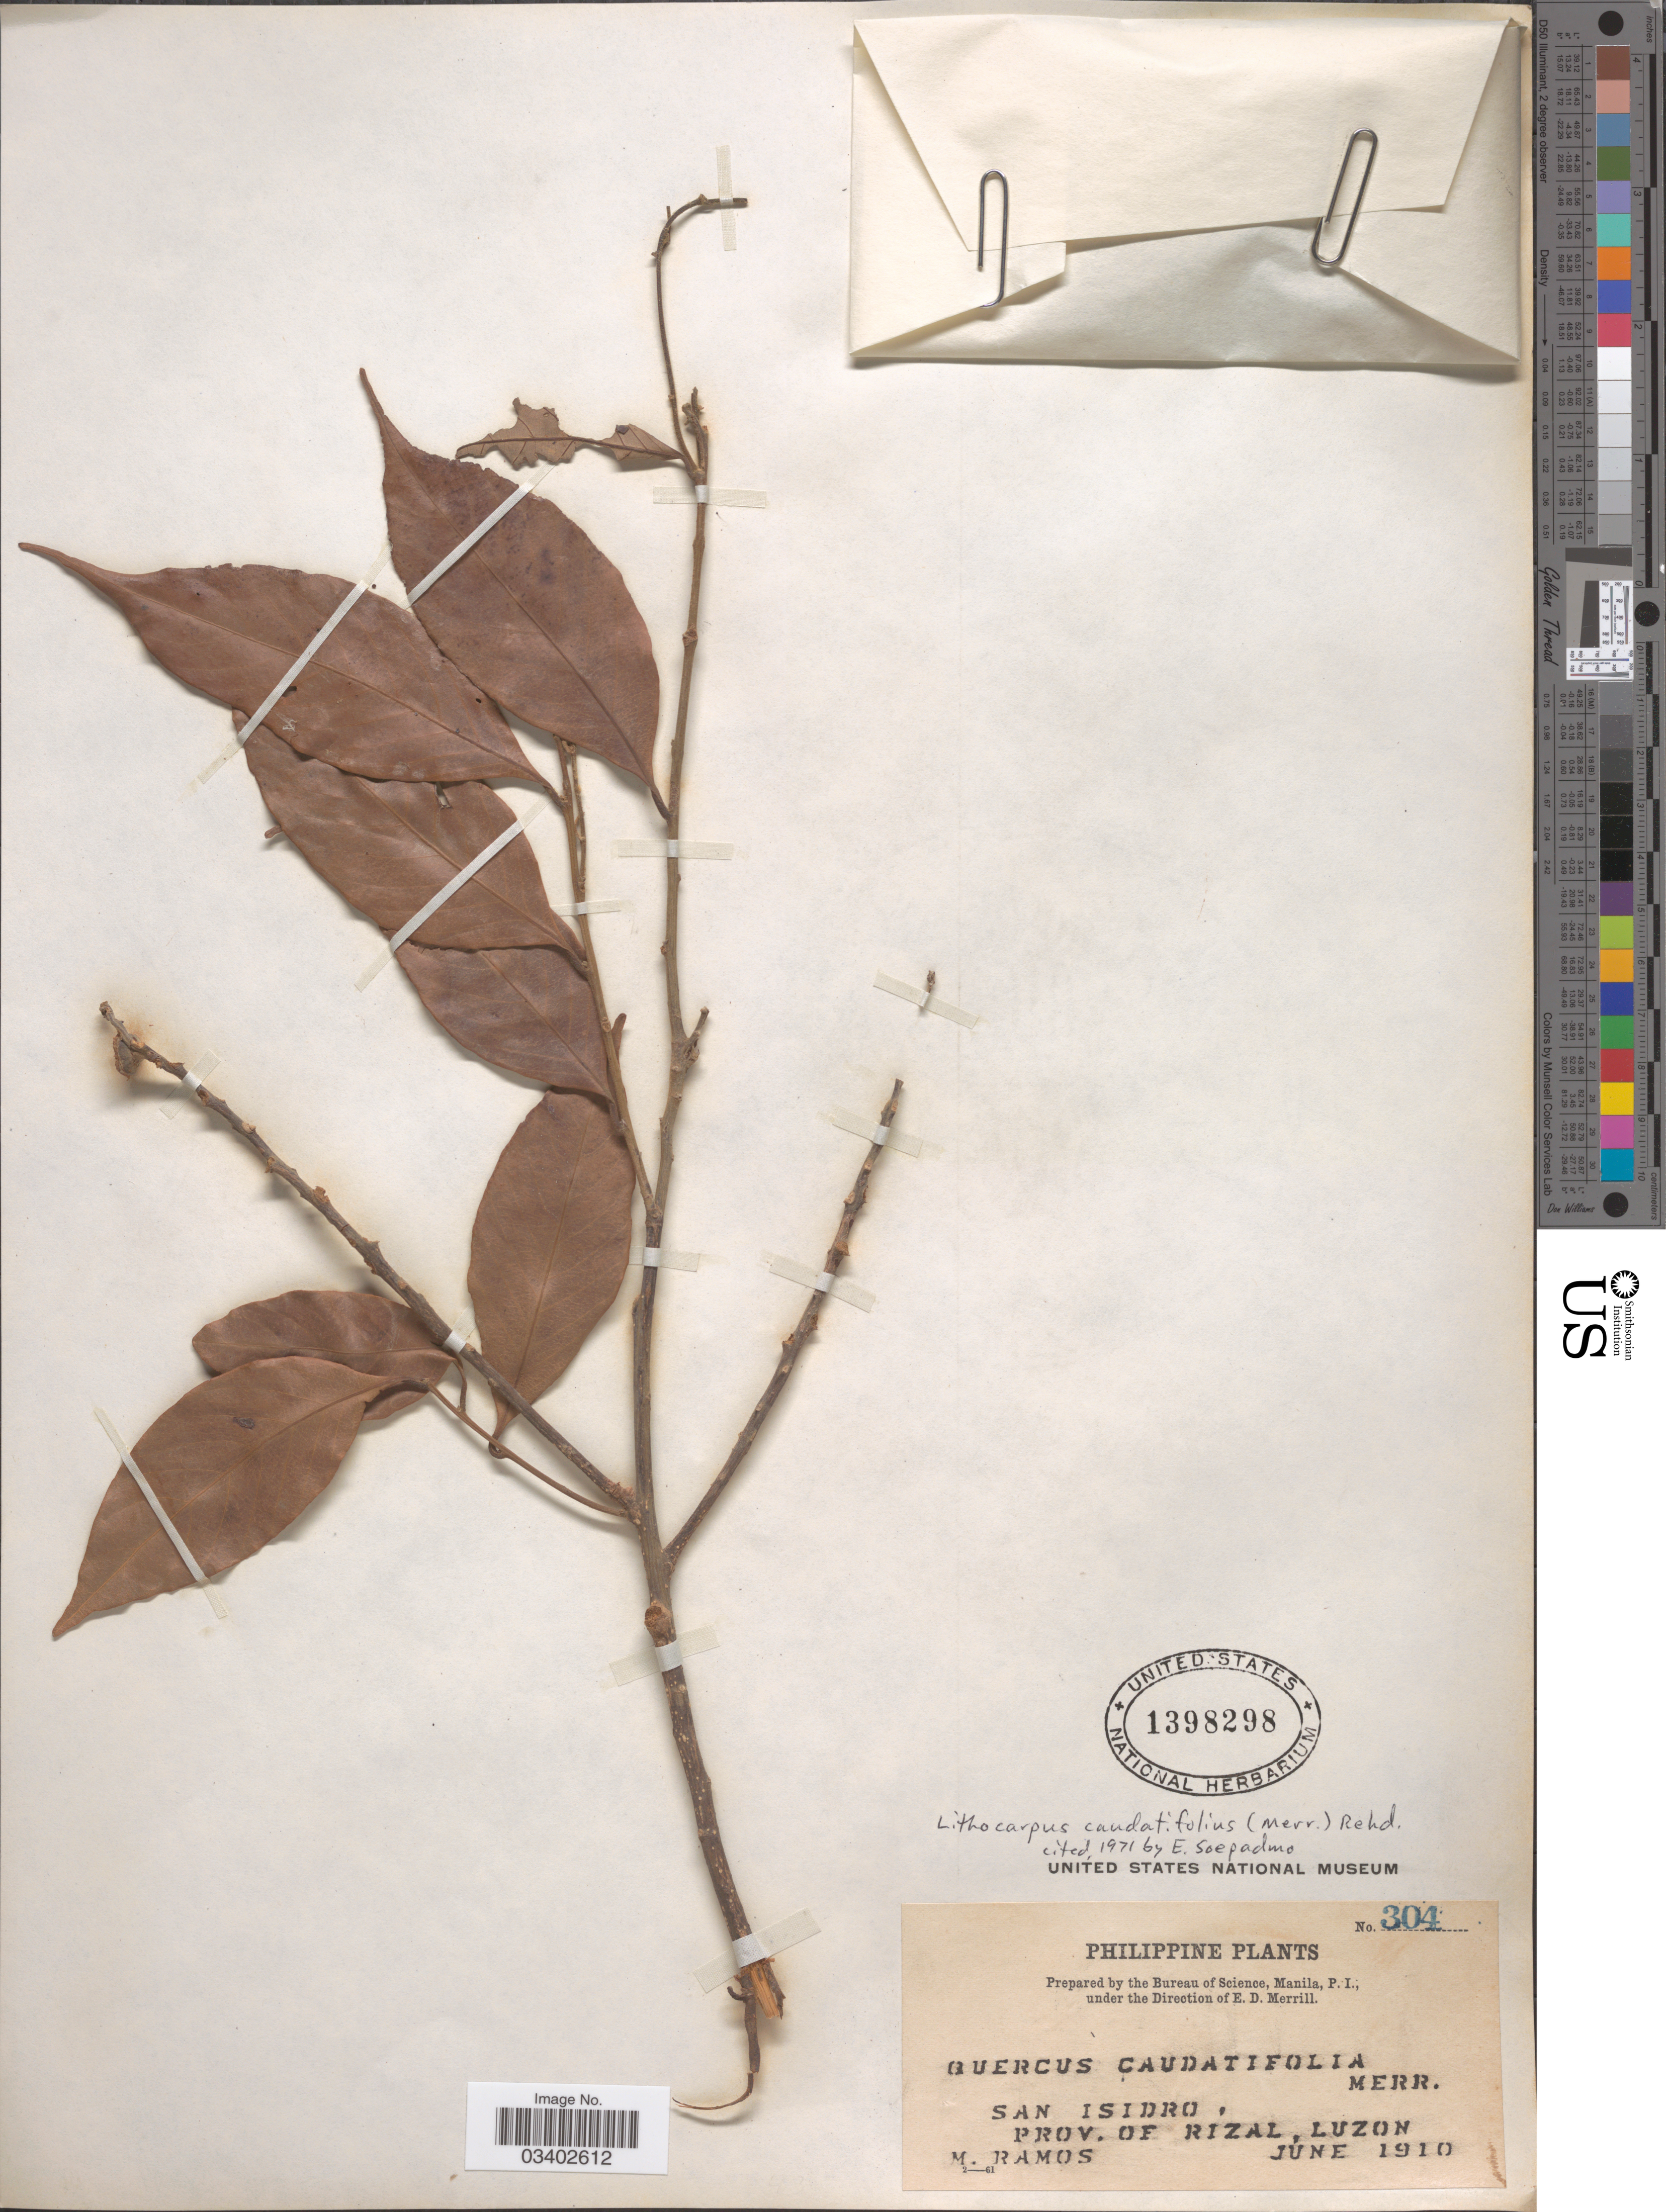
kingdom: Plantae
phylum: Tracheophyta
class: Magnoliopsida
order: Fagales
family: Fagaceae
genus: Lithocarpus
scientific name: Lithocarpus caudatifolius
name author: (Merr.) Rehder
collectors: M. Ramos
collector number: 304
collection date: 1910-06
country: Philippines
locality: San Isidro, Prov. of Rizal, Luzon.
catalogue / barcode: US 1398298